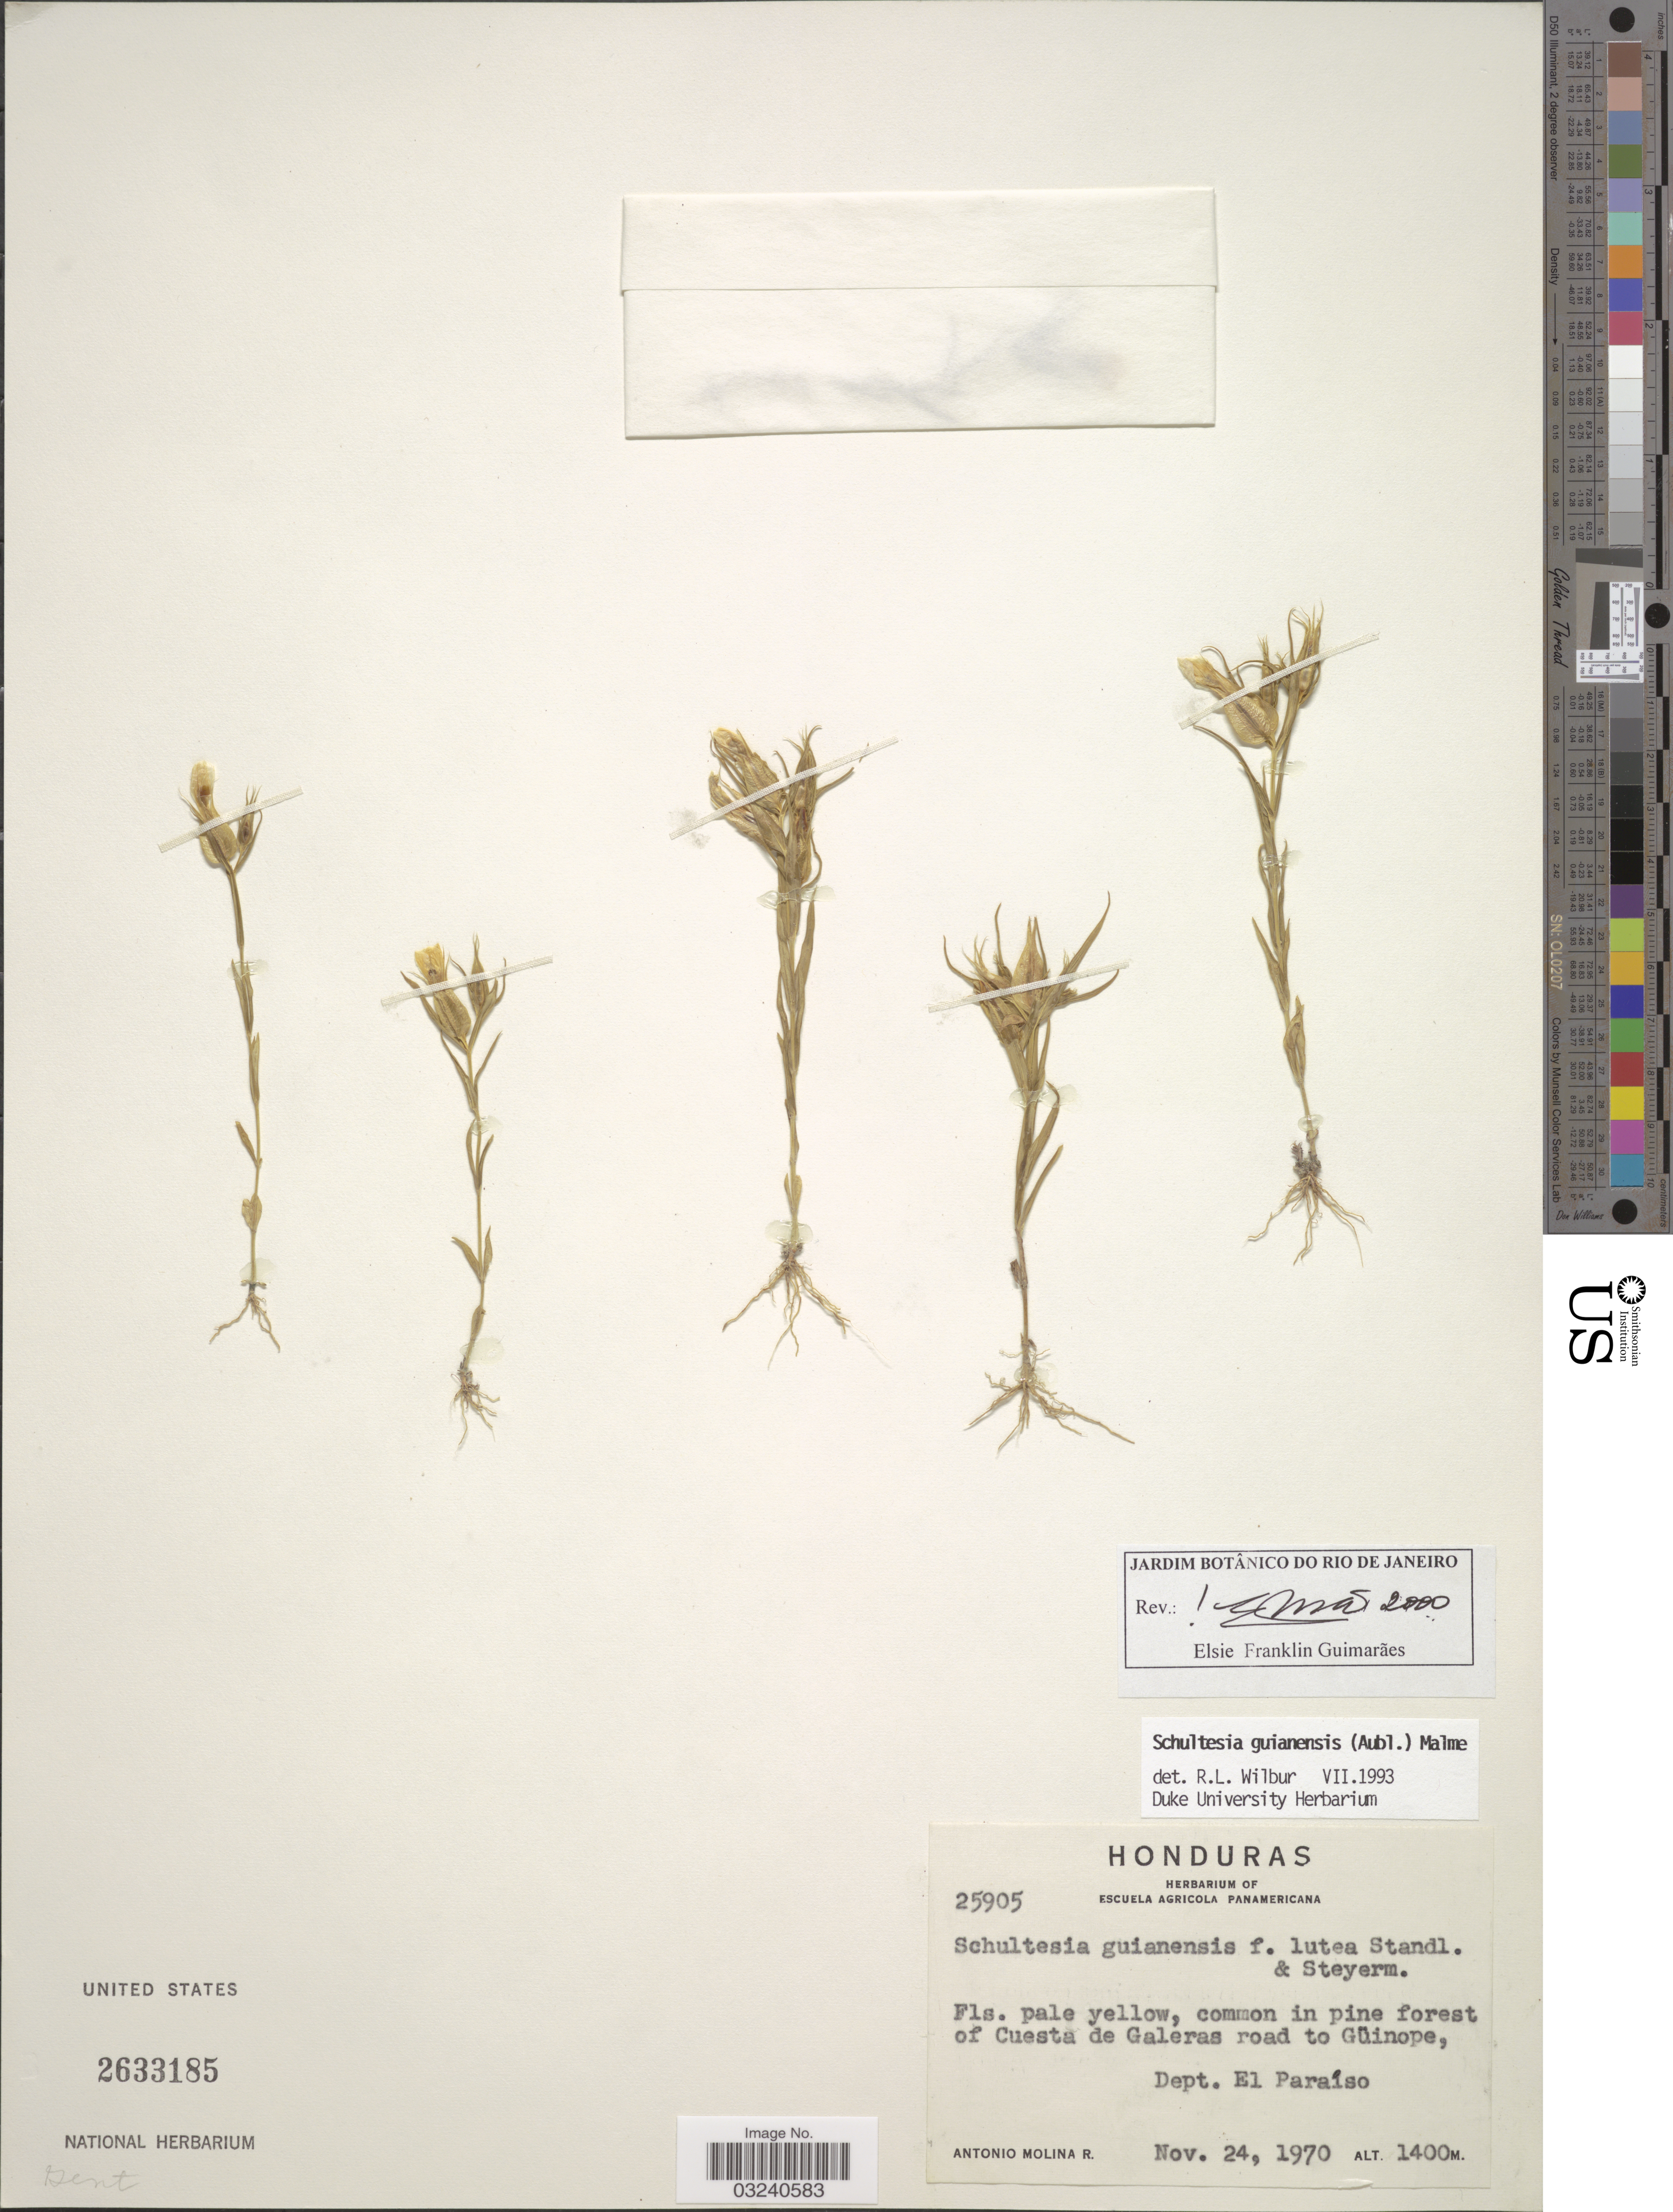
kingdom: Plantae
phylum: Tracheophyta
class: Magnoliopsida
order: Gentianales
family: Gentianaceae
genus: Schultesia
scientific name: Schultesia guianensis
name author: (Aubl.) Malme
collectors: A. Molina R.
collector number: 25905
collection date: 1970-11-24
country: Honduras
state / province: El Paraíso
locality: Common in pine forest of Cuesta de Galeras road to Güinope, Dept. El Paraíso.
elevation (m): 1400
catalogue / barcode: US 2633185